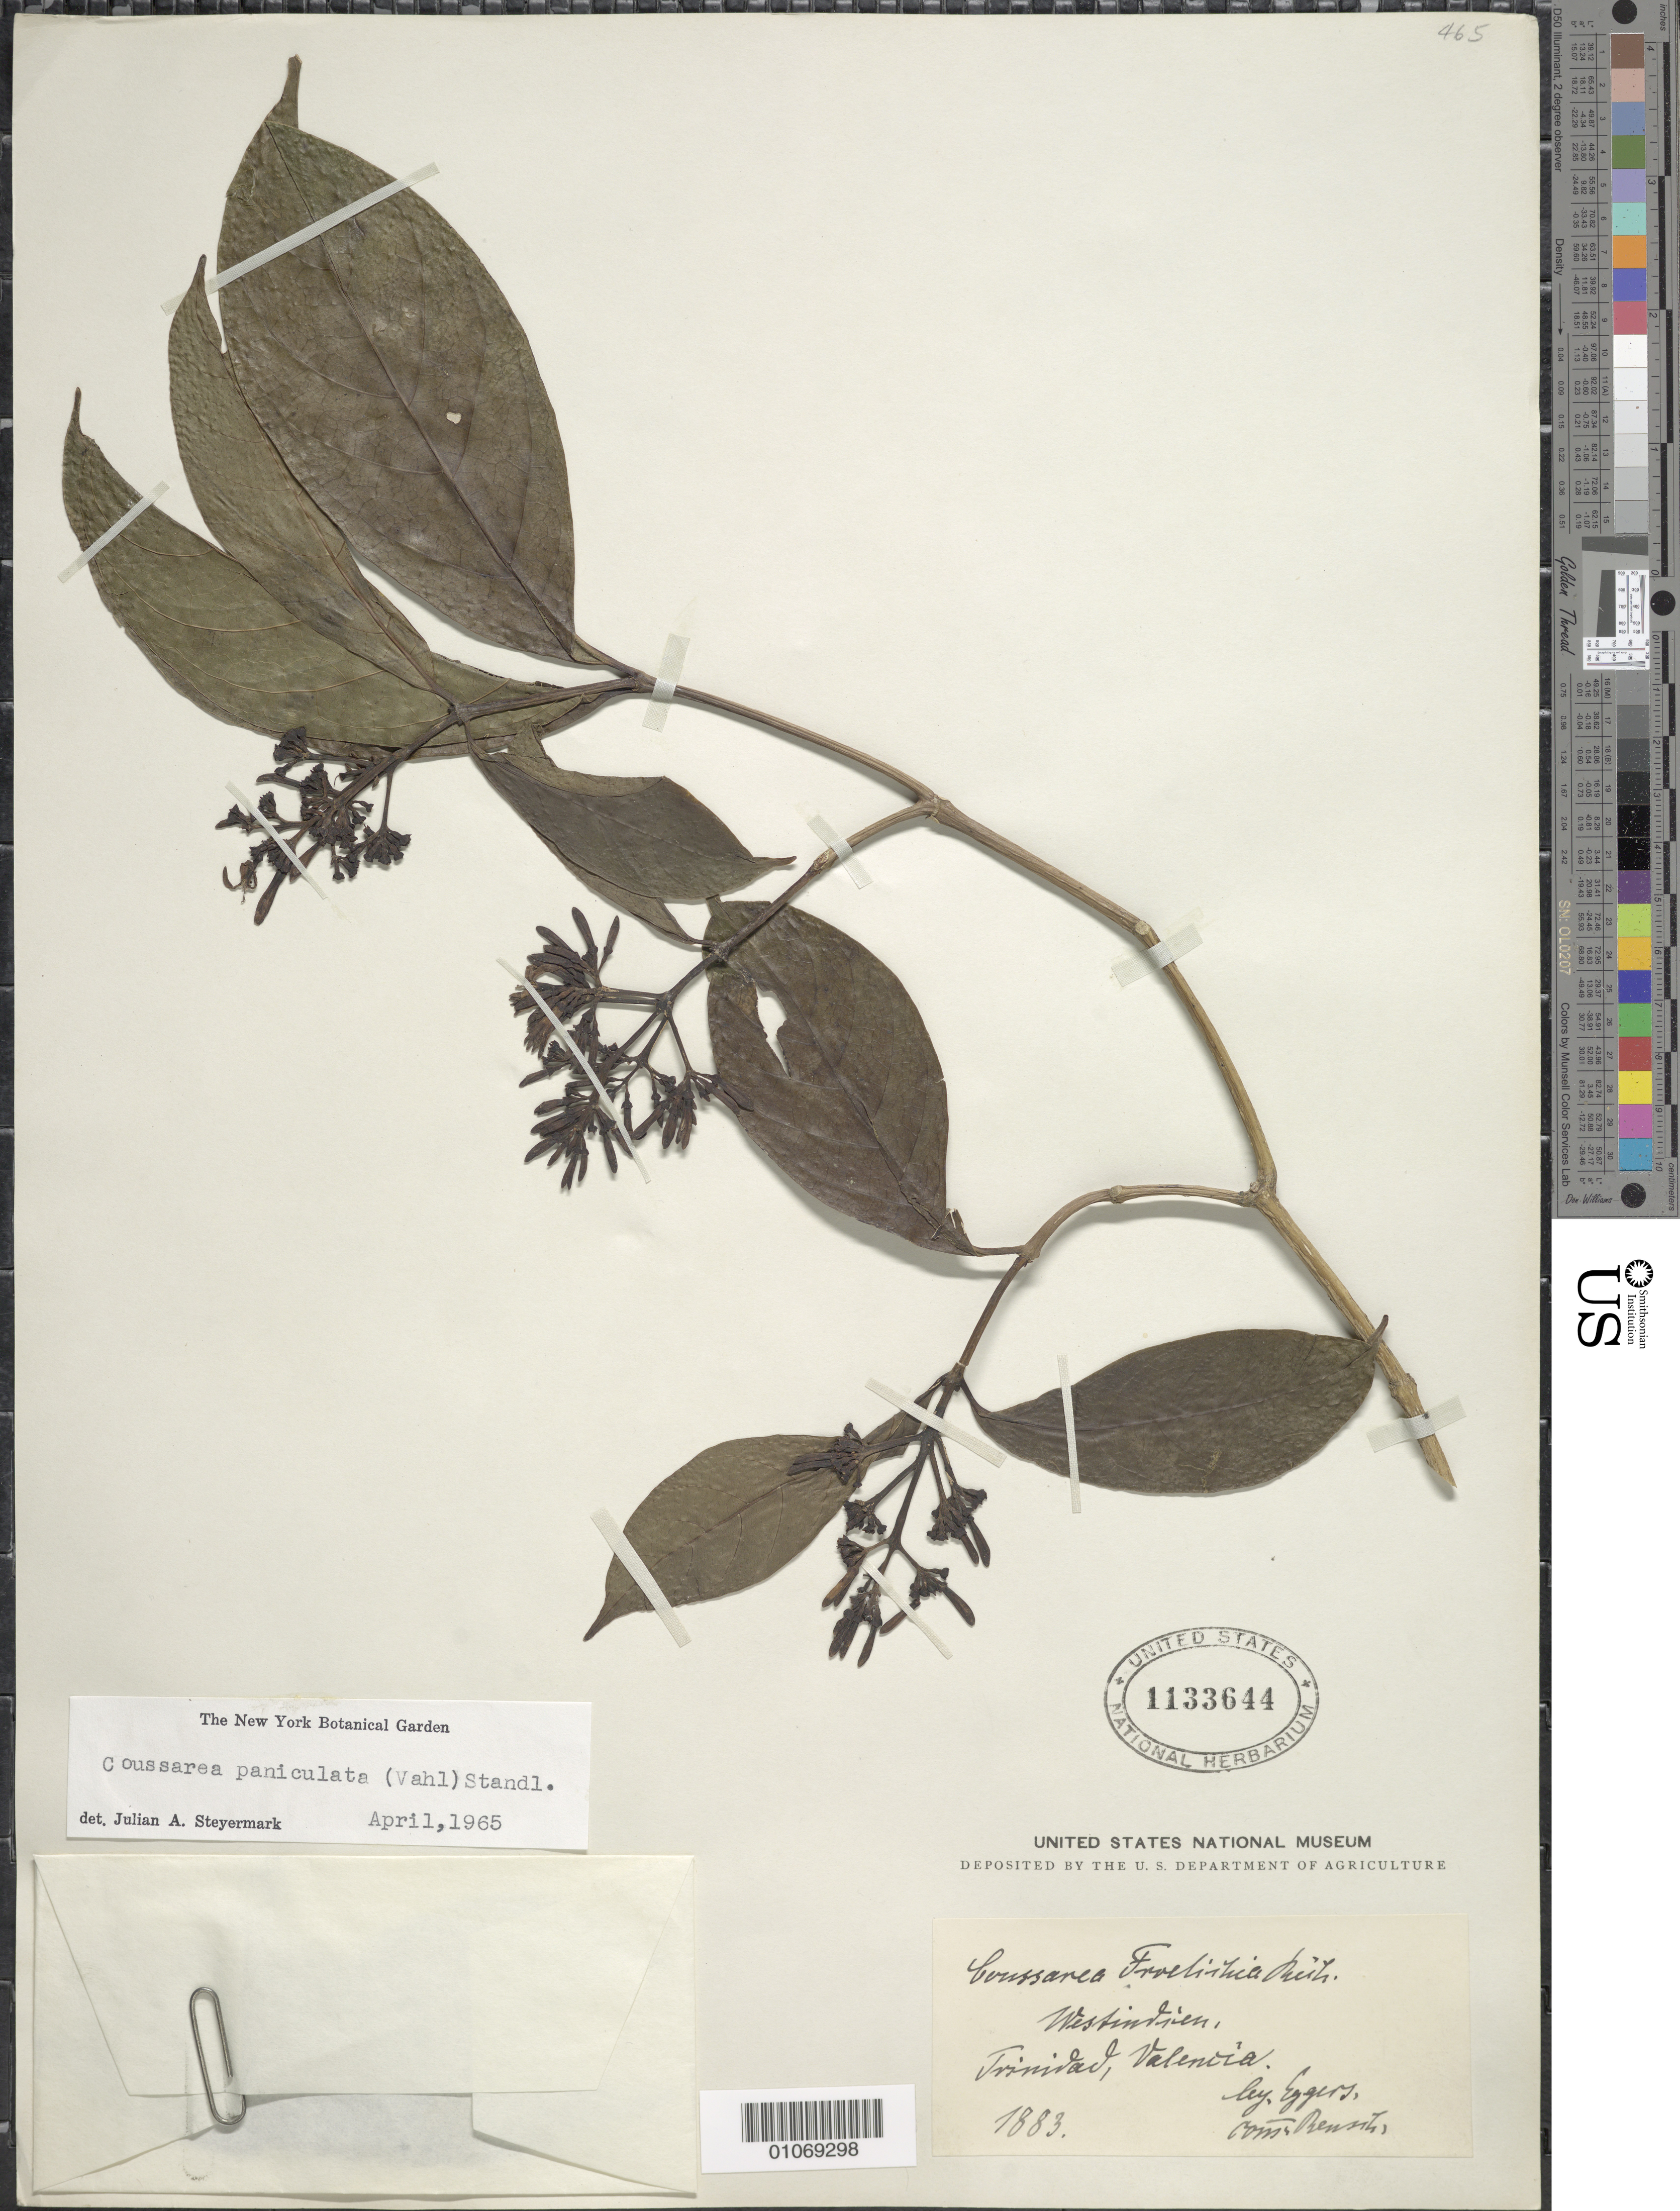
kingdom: Plantae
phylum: Tracheophyta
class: Magnoliopsida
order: Gentianales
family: Rubiaceae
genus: Coussarea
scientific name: Coussarea paniculata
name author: (Vahl) Standl.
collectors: H. F. A. von Eggers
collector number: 1883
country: Trinidad and Tobago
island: Trinidad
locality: Valencia.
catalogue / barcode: US 1133644